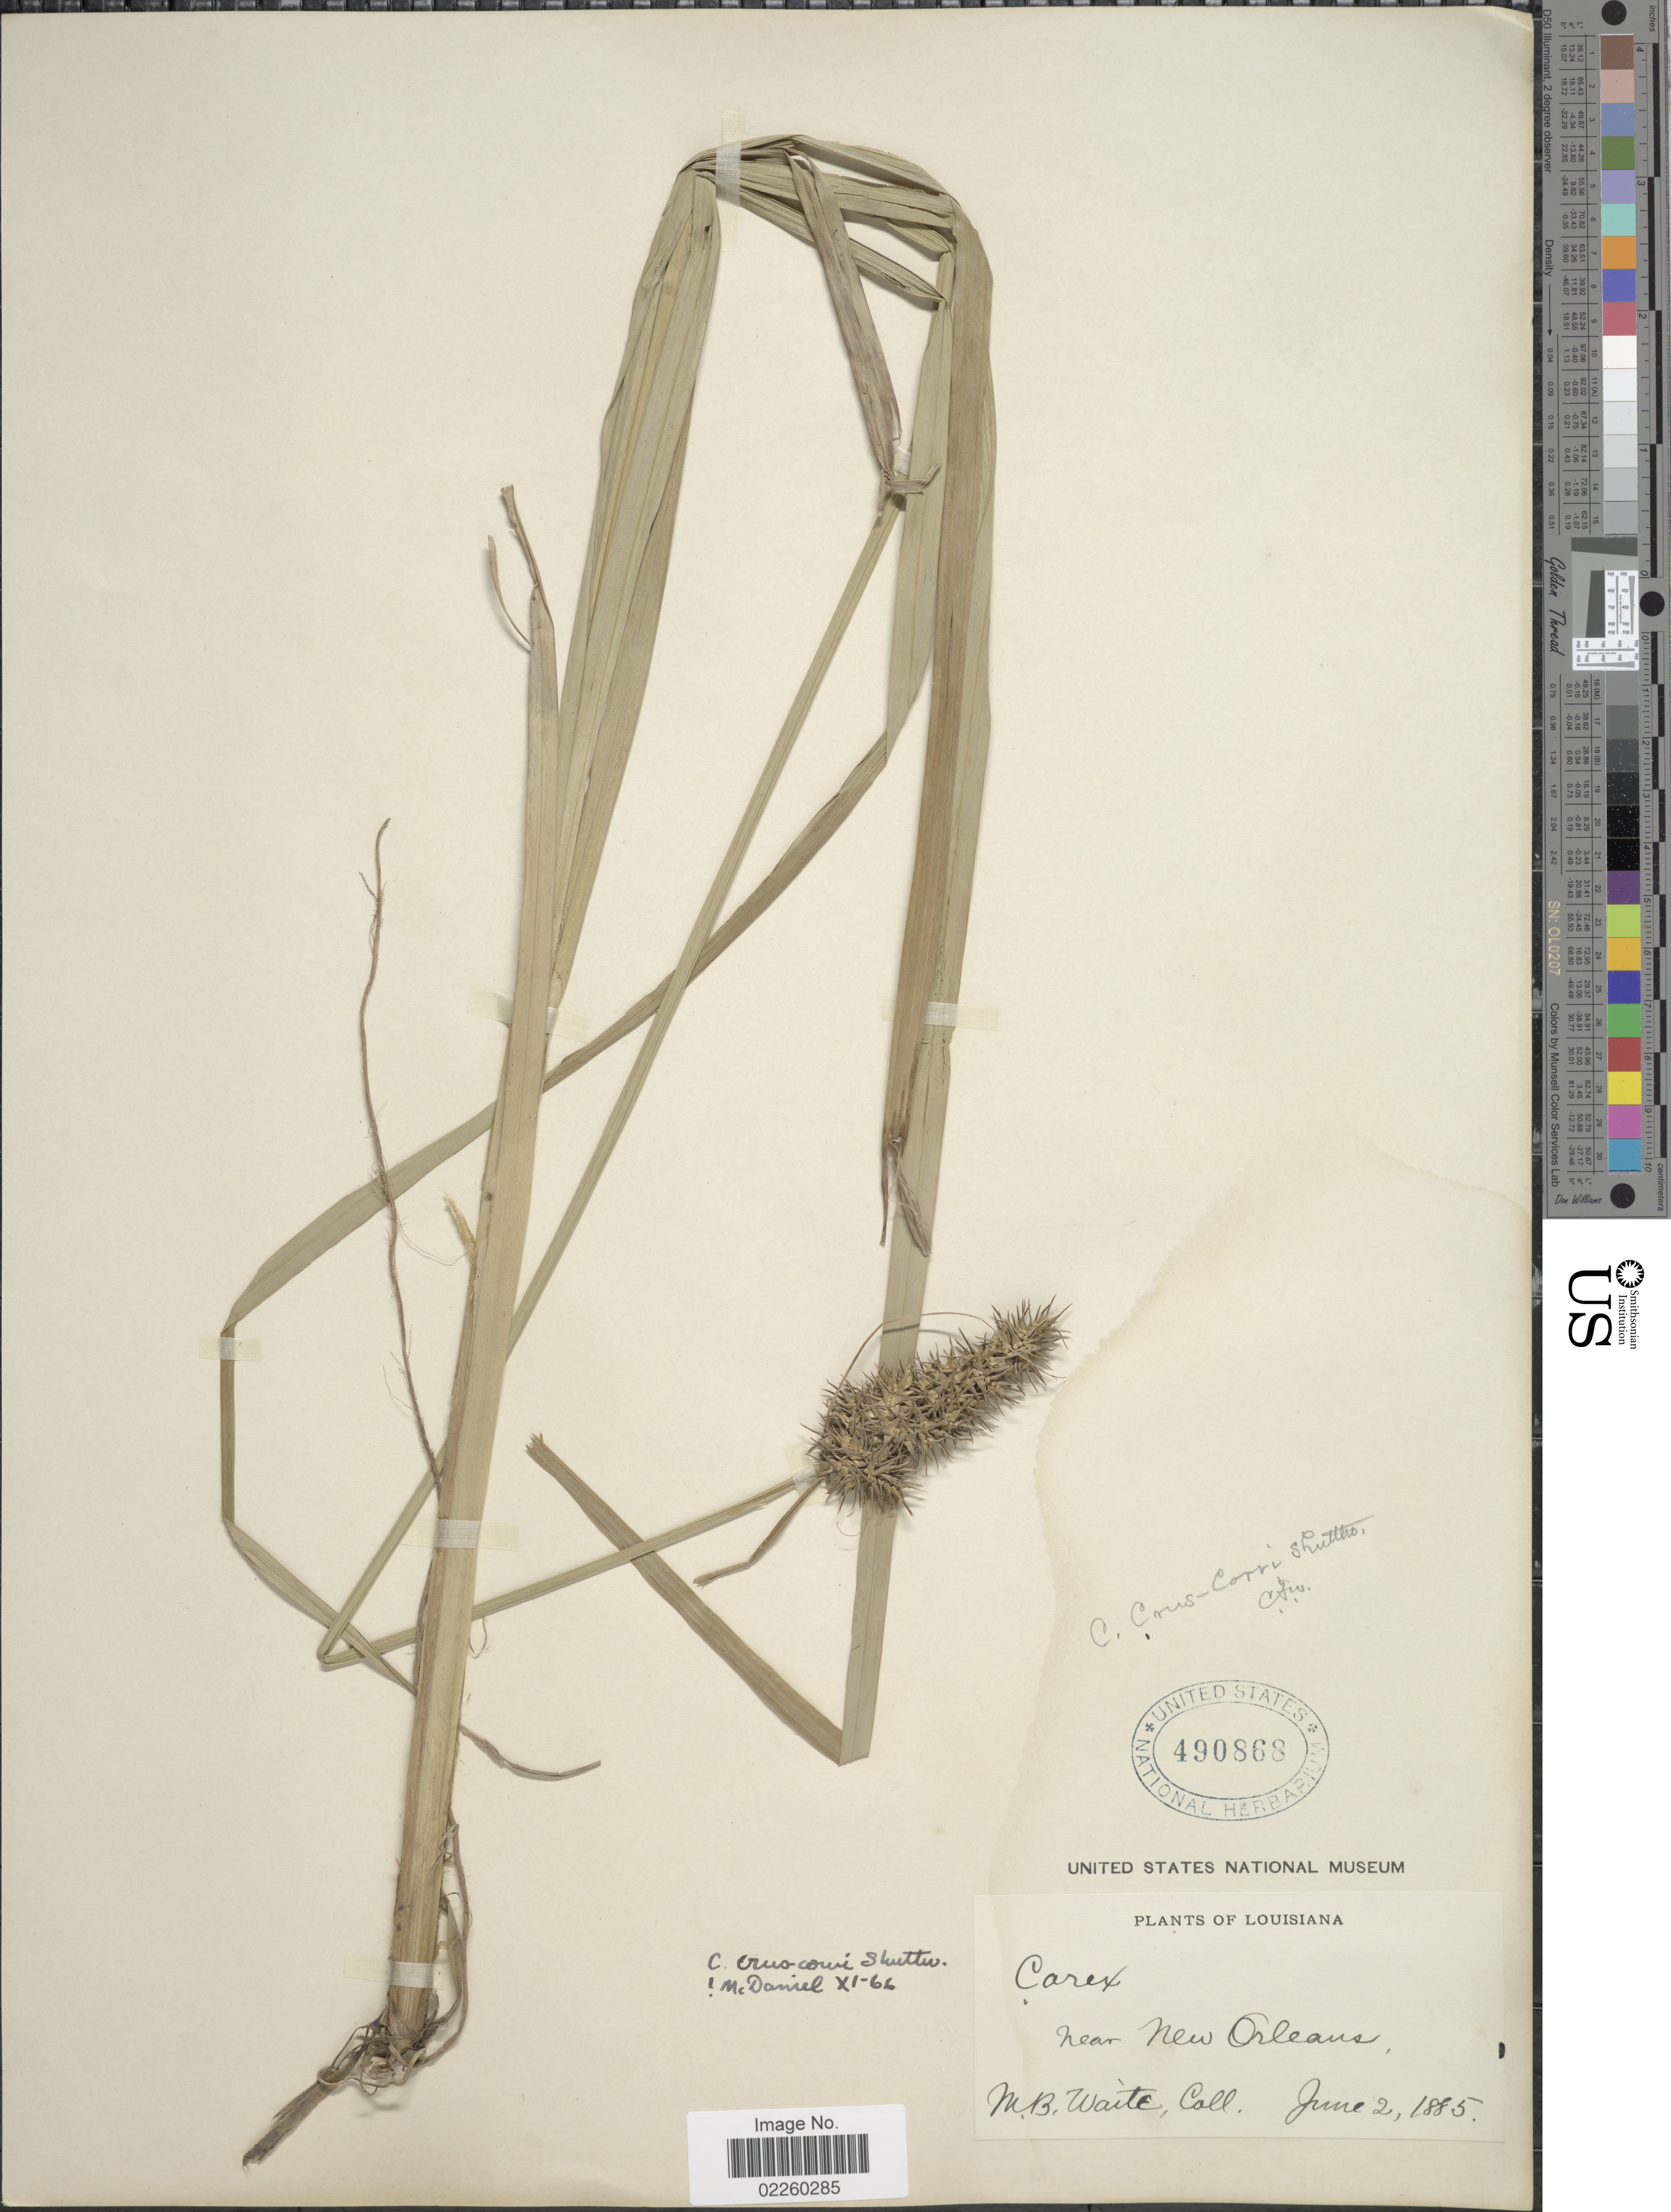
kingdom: Plantae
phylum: Tracheophyta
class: Liliopsida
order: Poales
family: Cyperaceae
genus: Carex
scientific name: Carex crus-corvi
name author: Shuttlew. ex Kunze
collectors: M. B. Waite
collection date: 1885-06-02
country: United States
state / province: Louisiana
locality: Near New Orleans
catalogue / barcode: US 490868